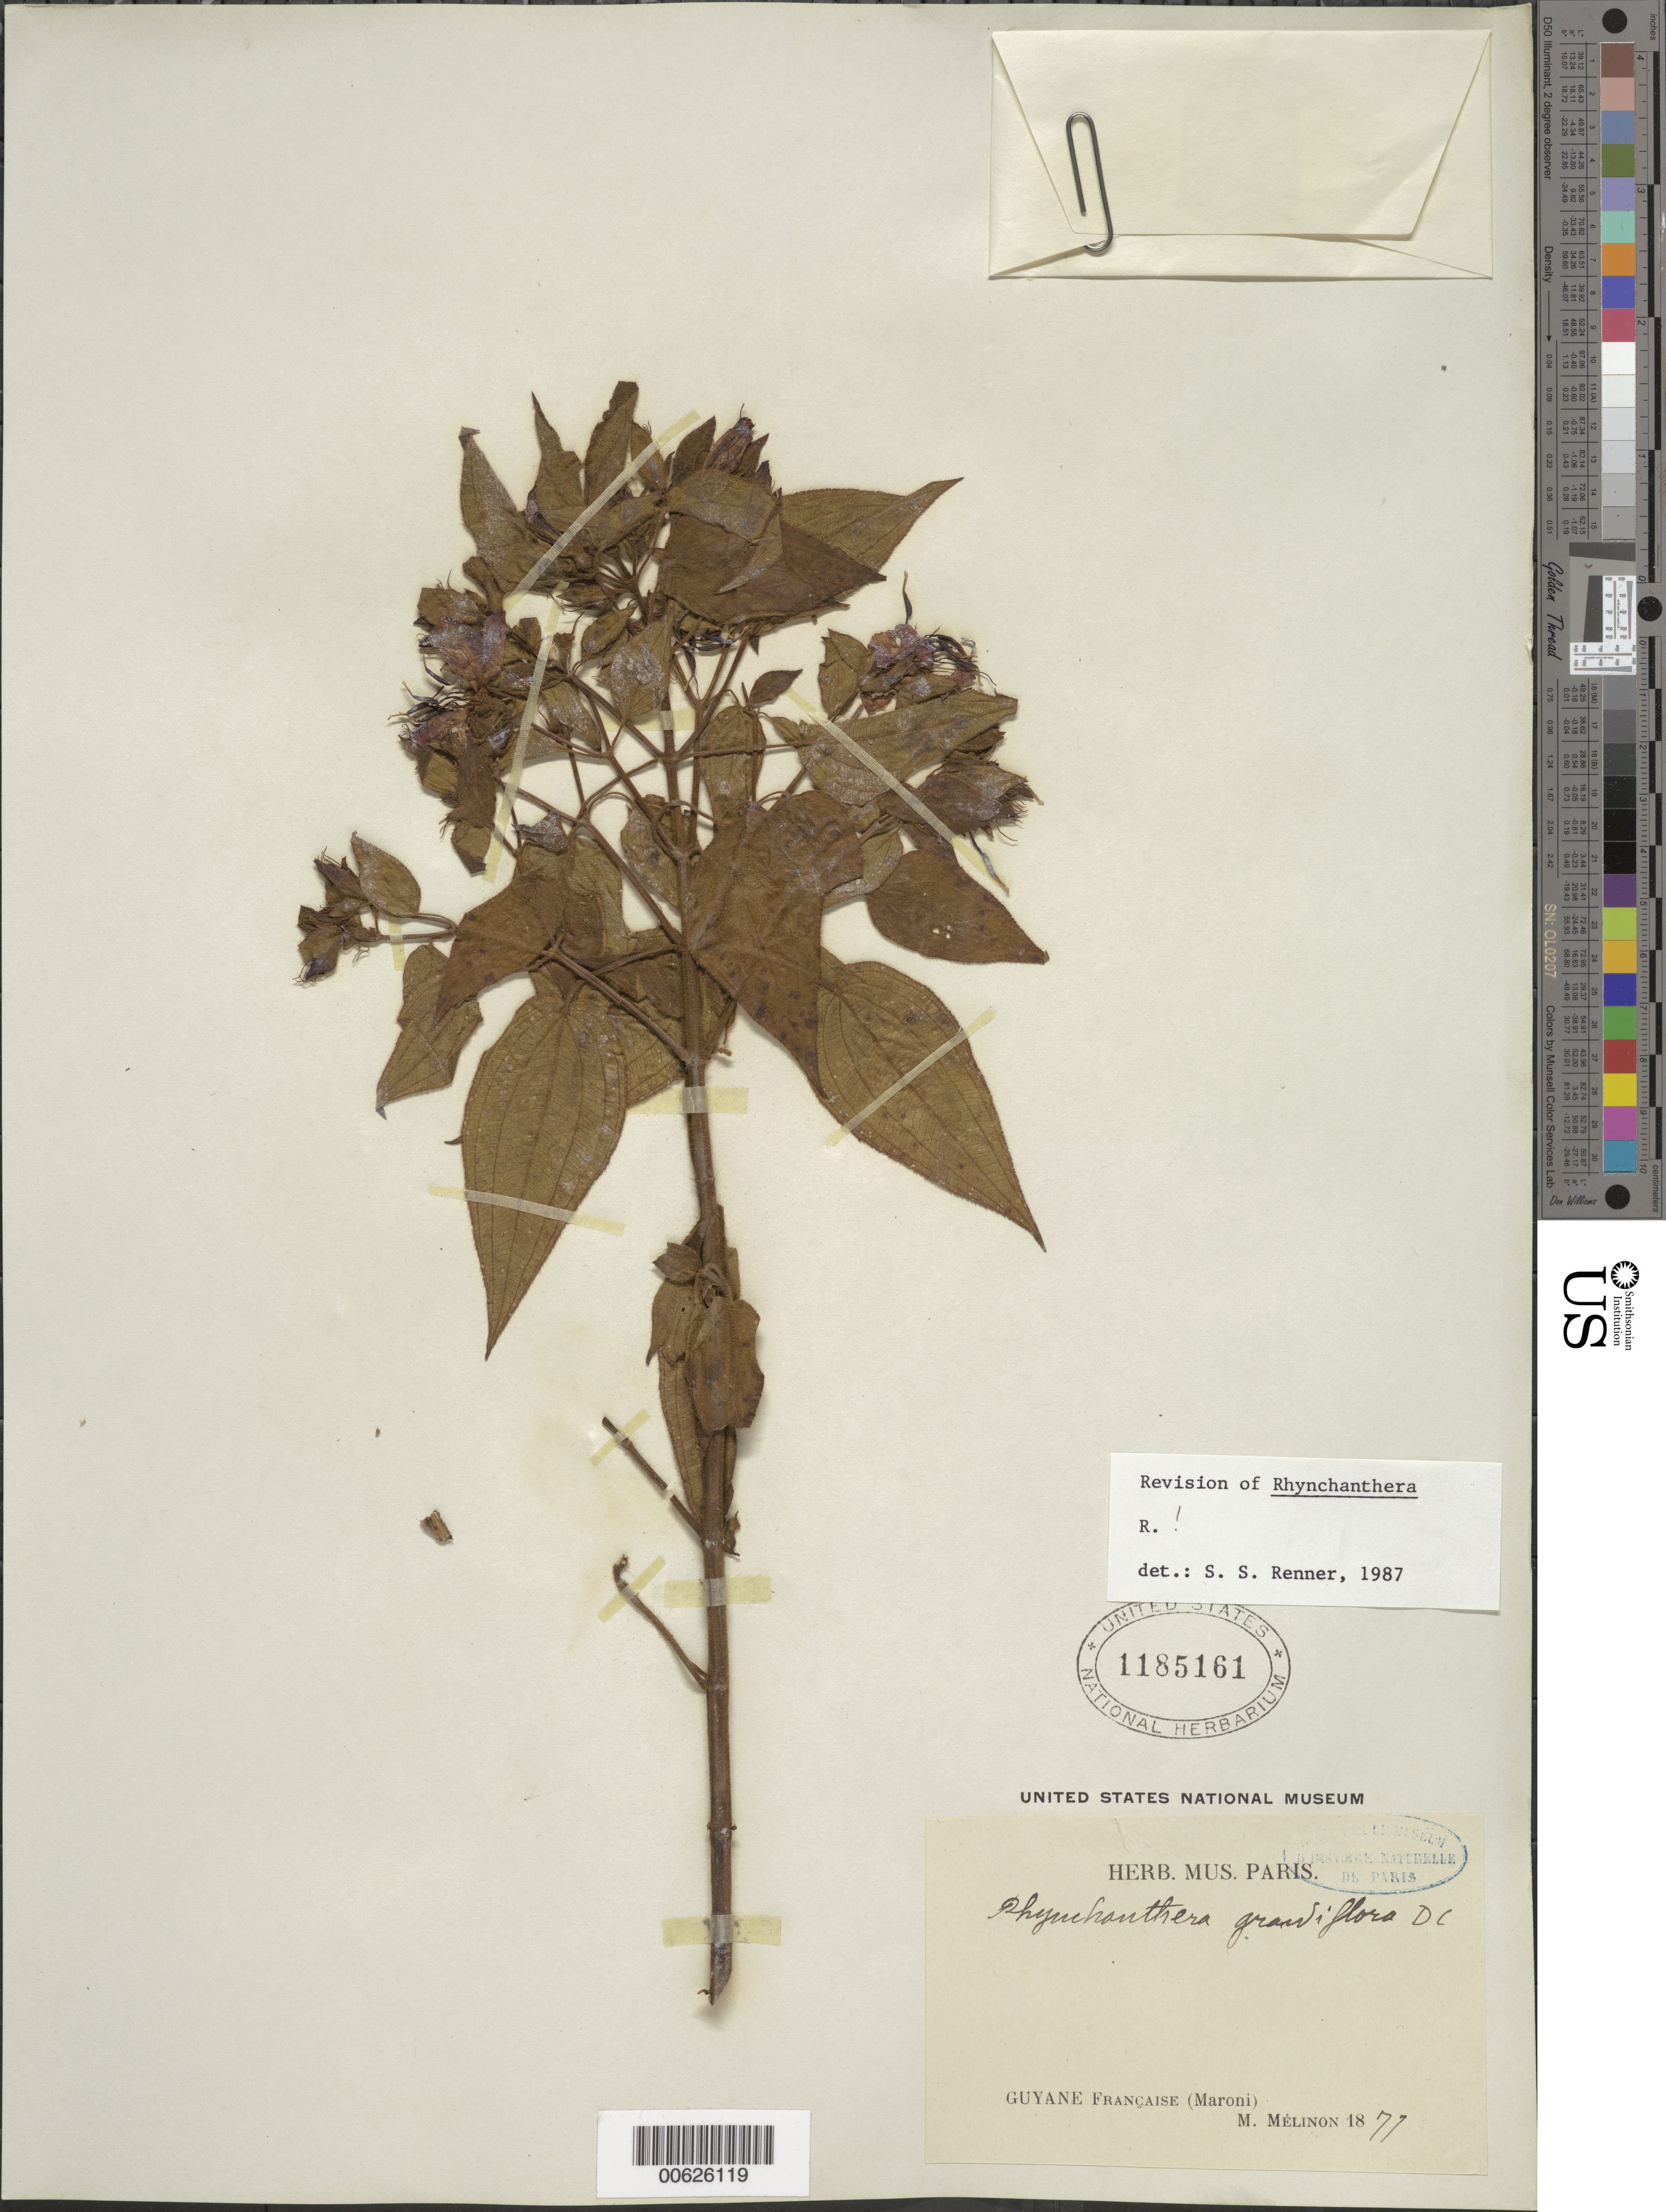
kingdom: Plantae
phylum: Tracheophyta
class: Magnoliopsida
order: Myrtales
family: Melastomataceae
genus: Rhynchanthera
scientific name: Rhynchanthera grandiflora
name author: (Aubl.) DC.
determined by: Renner, S. S.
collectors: E. Mélinon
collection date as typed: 1877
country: French Guiana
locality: Maroni R.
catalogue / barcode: US 1185161